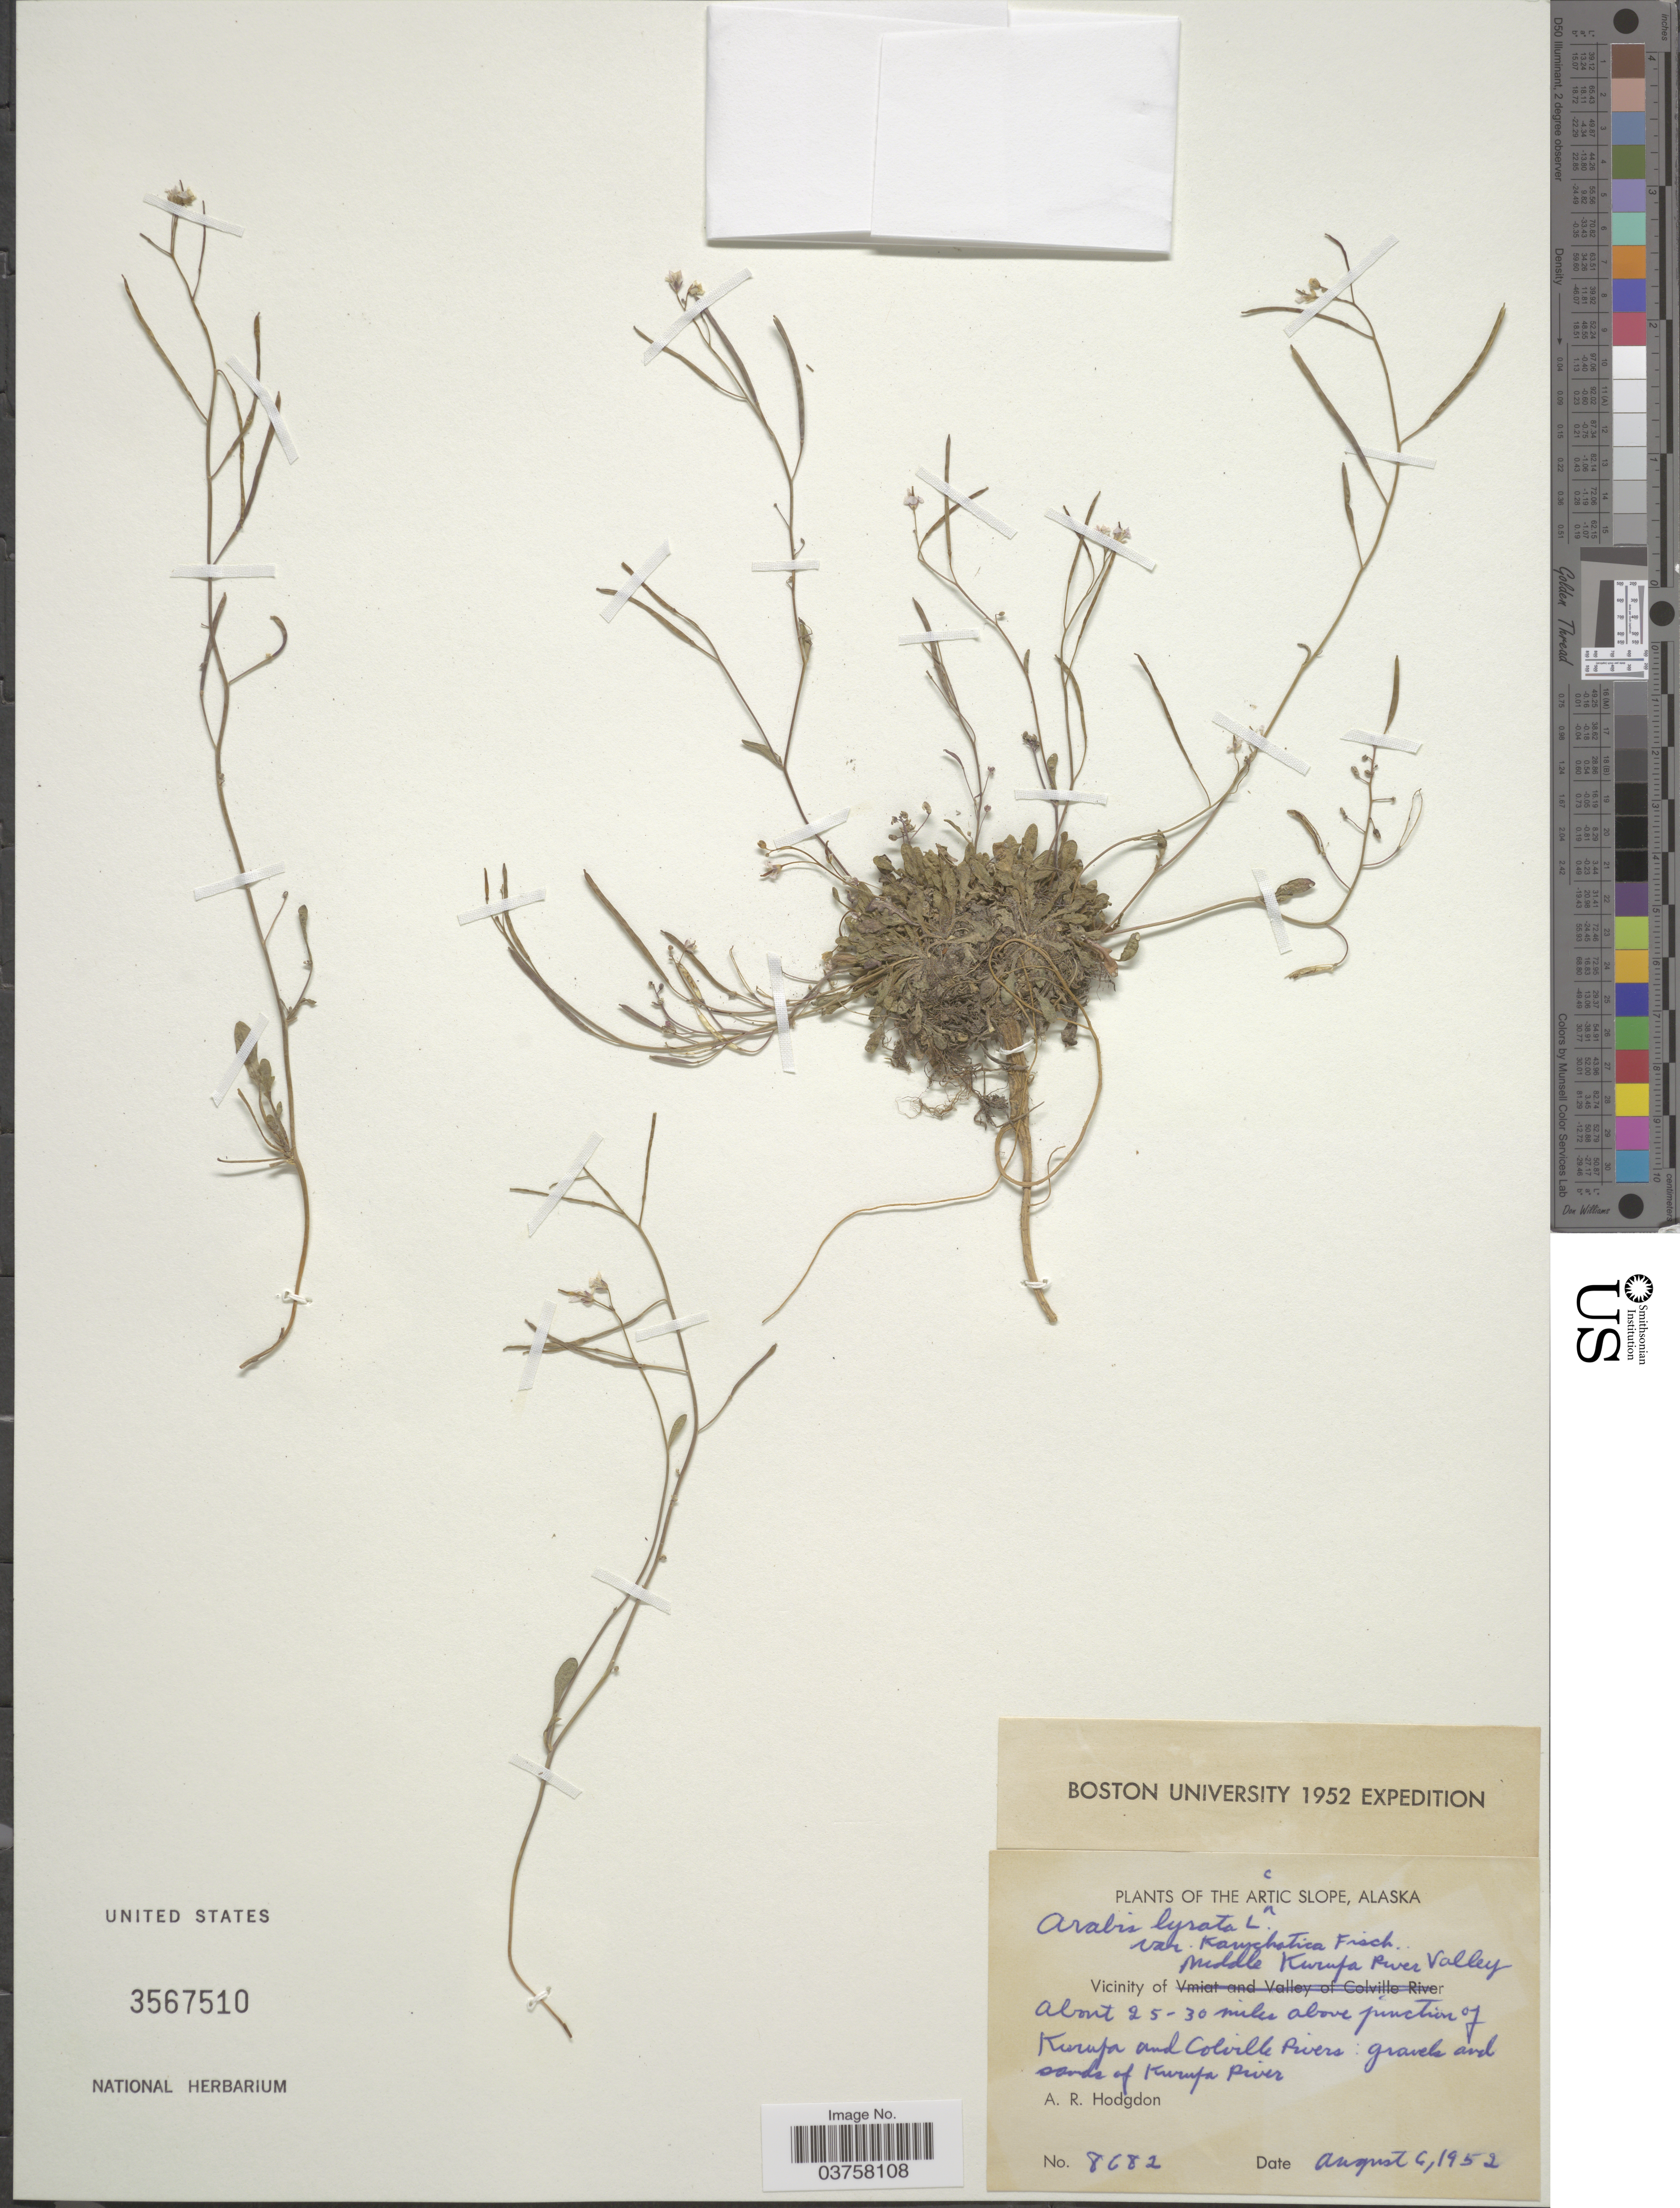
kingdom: Plantae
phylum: Tracheophyta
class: Magnoliopsida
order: Brassicales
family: Brassicaceae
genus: Arabis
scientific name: Arabis lyrata var. kamchatica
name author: Fisch. ex DC.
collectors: A. R. Hodgdon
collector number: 8682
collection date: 1952-08-06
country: United States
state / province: Alaska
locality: The Arctic Slope. Vicinity of Middle Kurupa River Valley about 25-30 miles above junction of Kurupa and Colville Rivesr: gravels and sands of Kurupa River.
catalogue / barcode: US 3567510